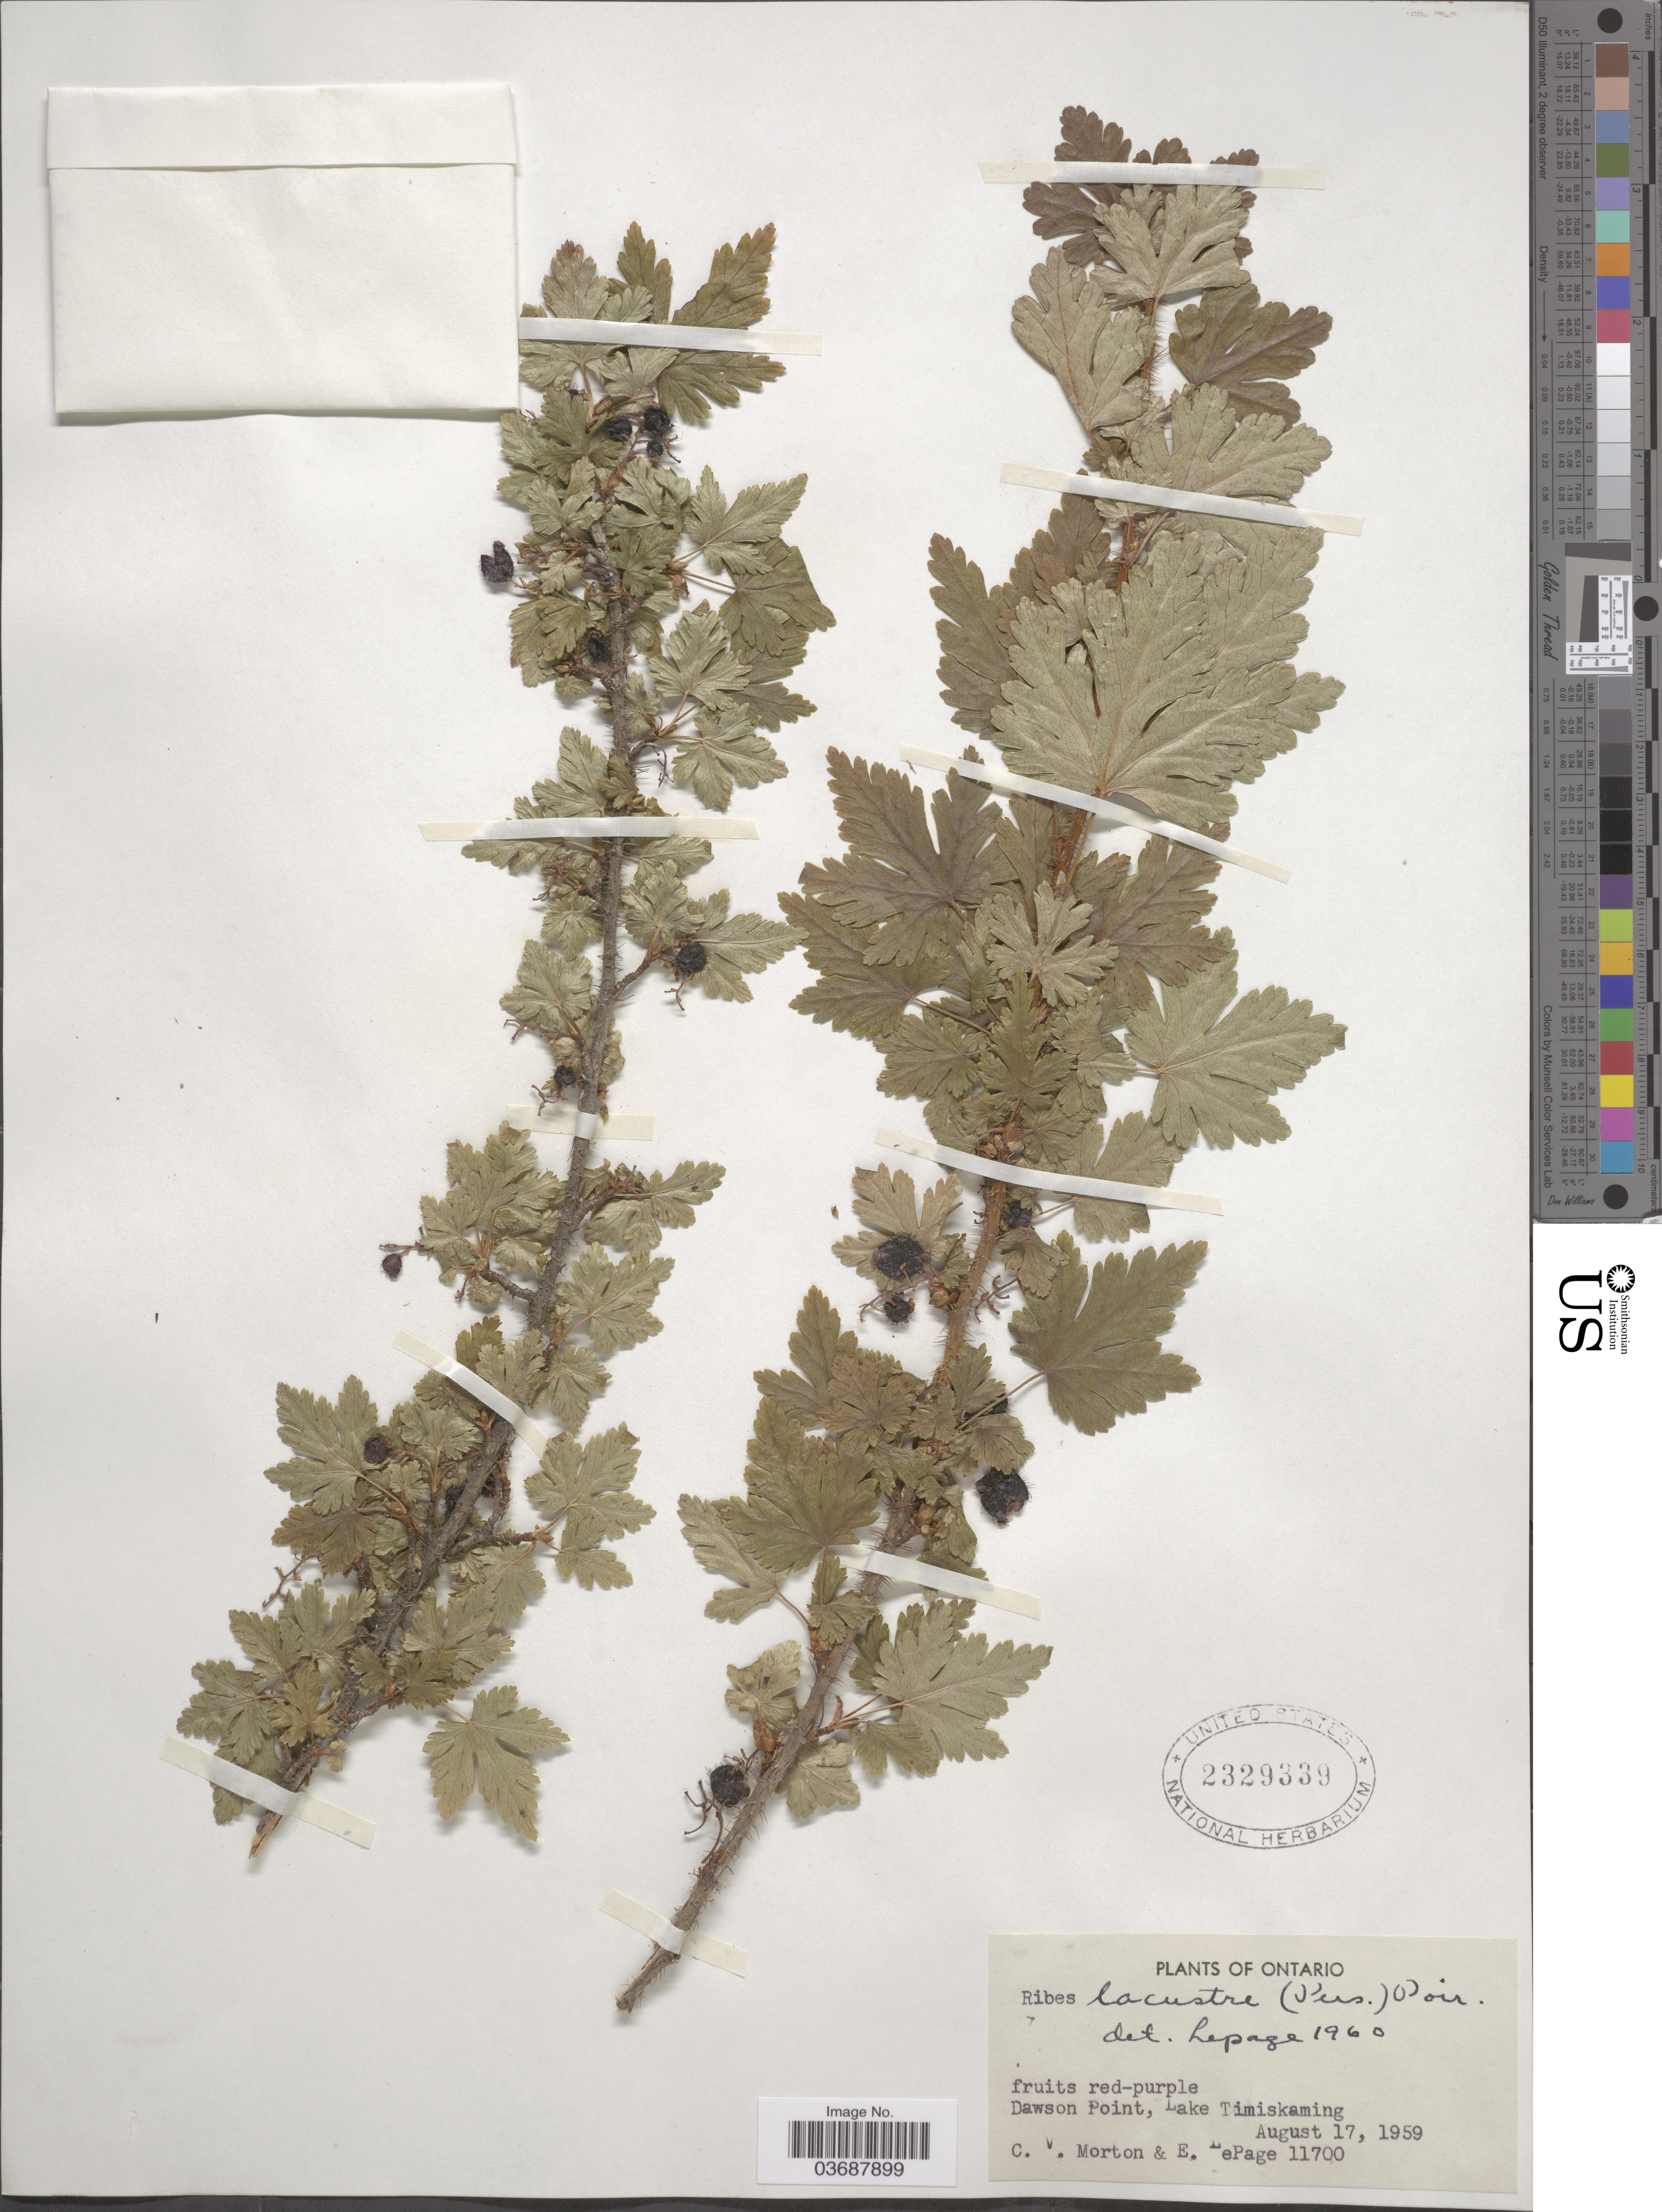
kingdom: Plantae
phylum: Tracheophyta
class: Magnoliopsida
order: Saxifragales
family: Grossulariaceae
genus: Ribes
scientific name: Ribes lacustre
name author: (Pers.) Poir.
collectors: C. V. Morton & E. Lepage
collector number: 11700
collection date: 1959-08-17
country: Canada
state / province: Ontario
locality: Dawson Point, Lake Timiskaming.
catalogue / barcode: US 2329339